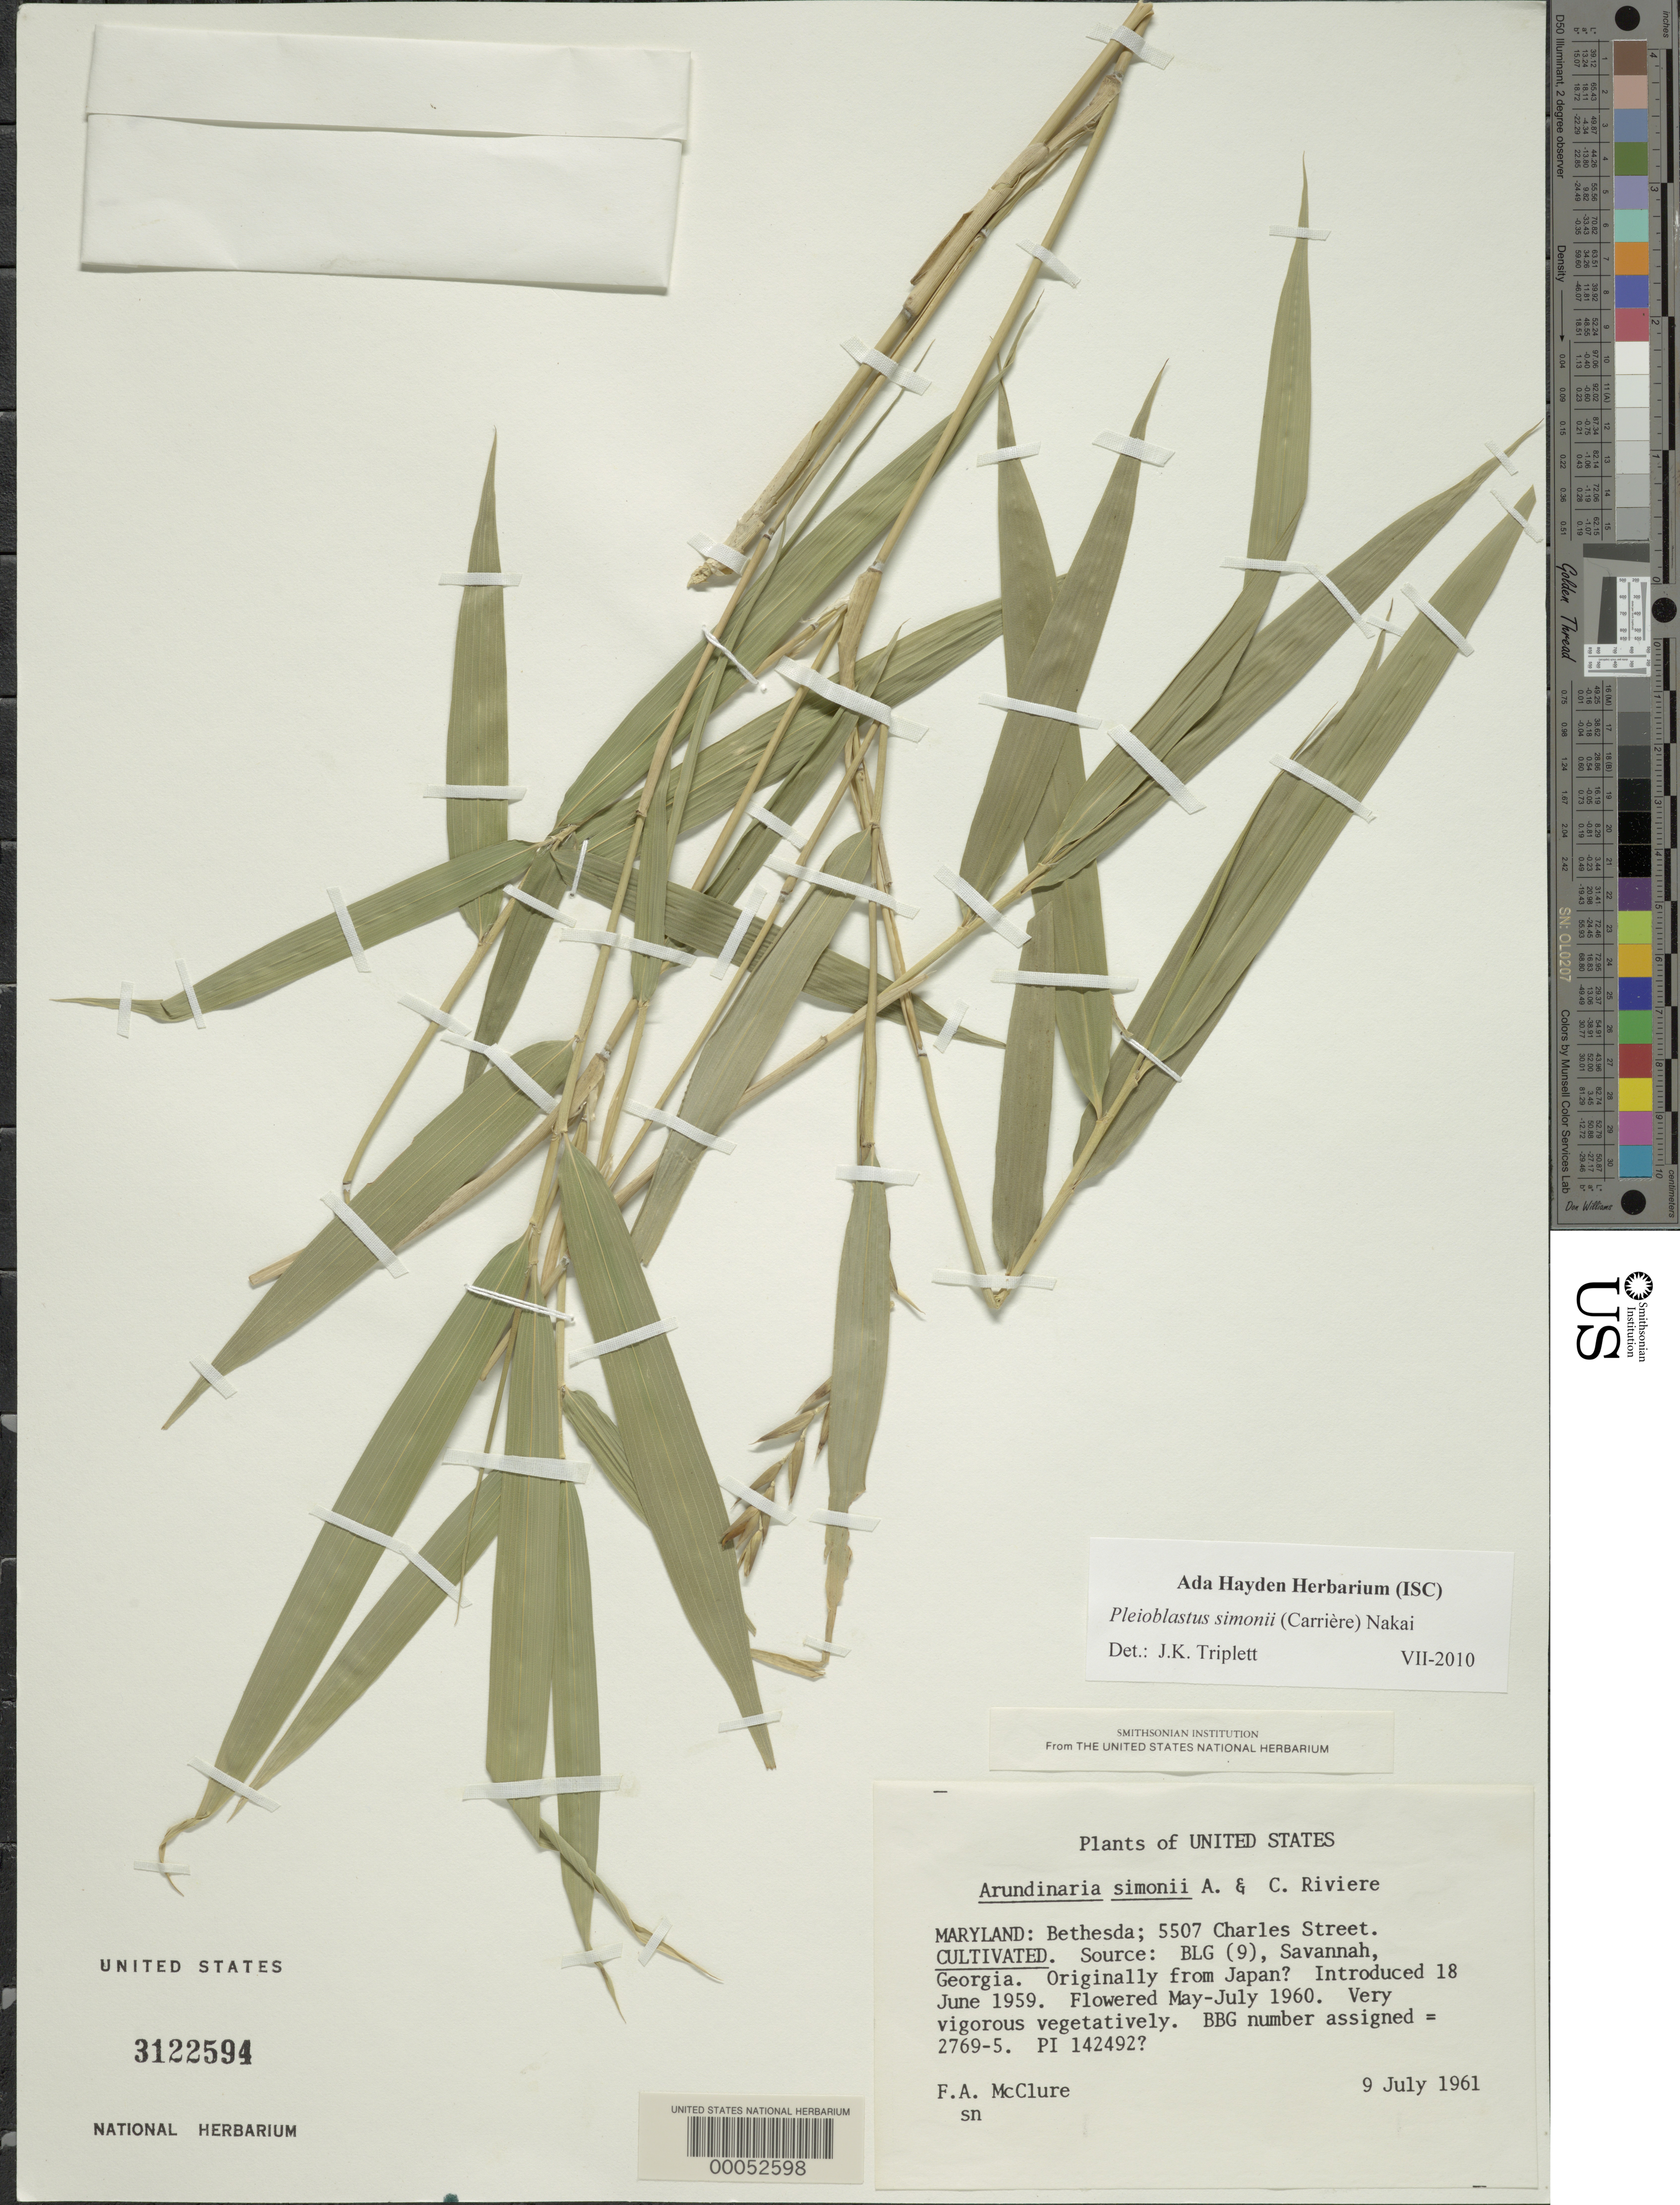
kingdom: Plantae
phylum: Tracheophyta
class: Liliopsida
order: Poales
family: Poaceae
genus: Pleioblastus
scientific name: Pleioblastus simonii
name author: (Carrière) Nakai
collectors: F. A. McClure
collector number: BBG 2769-5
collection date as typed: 09 Jul 1962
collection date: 1962-07-09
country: United States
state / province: Maryland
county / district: Montgomery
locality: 5507 Charles Street, Bethesda (McClure's garden)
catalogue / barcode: US 3122594